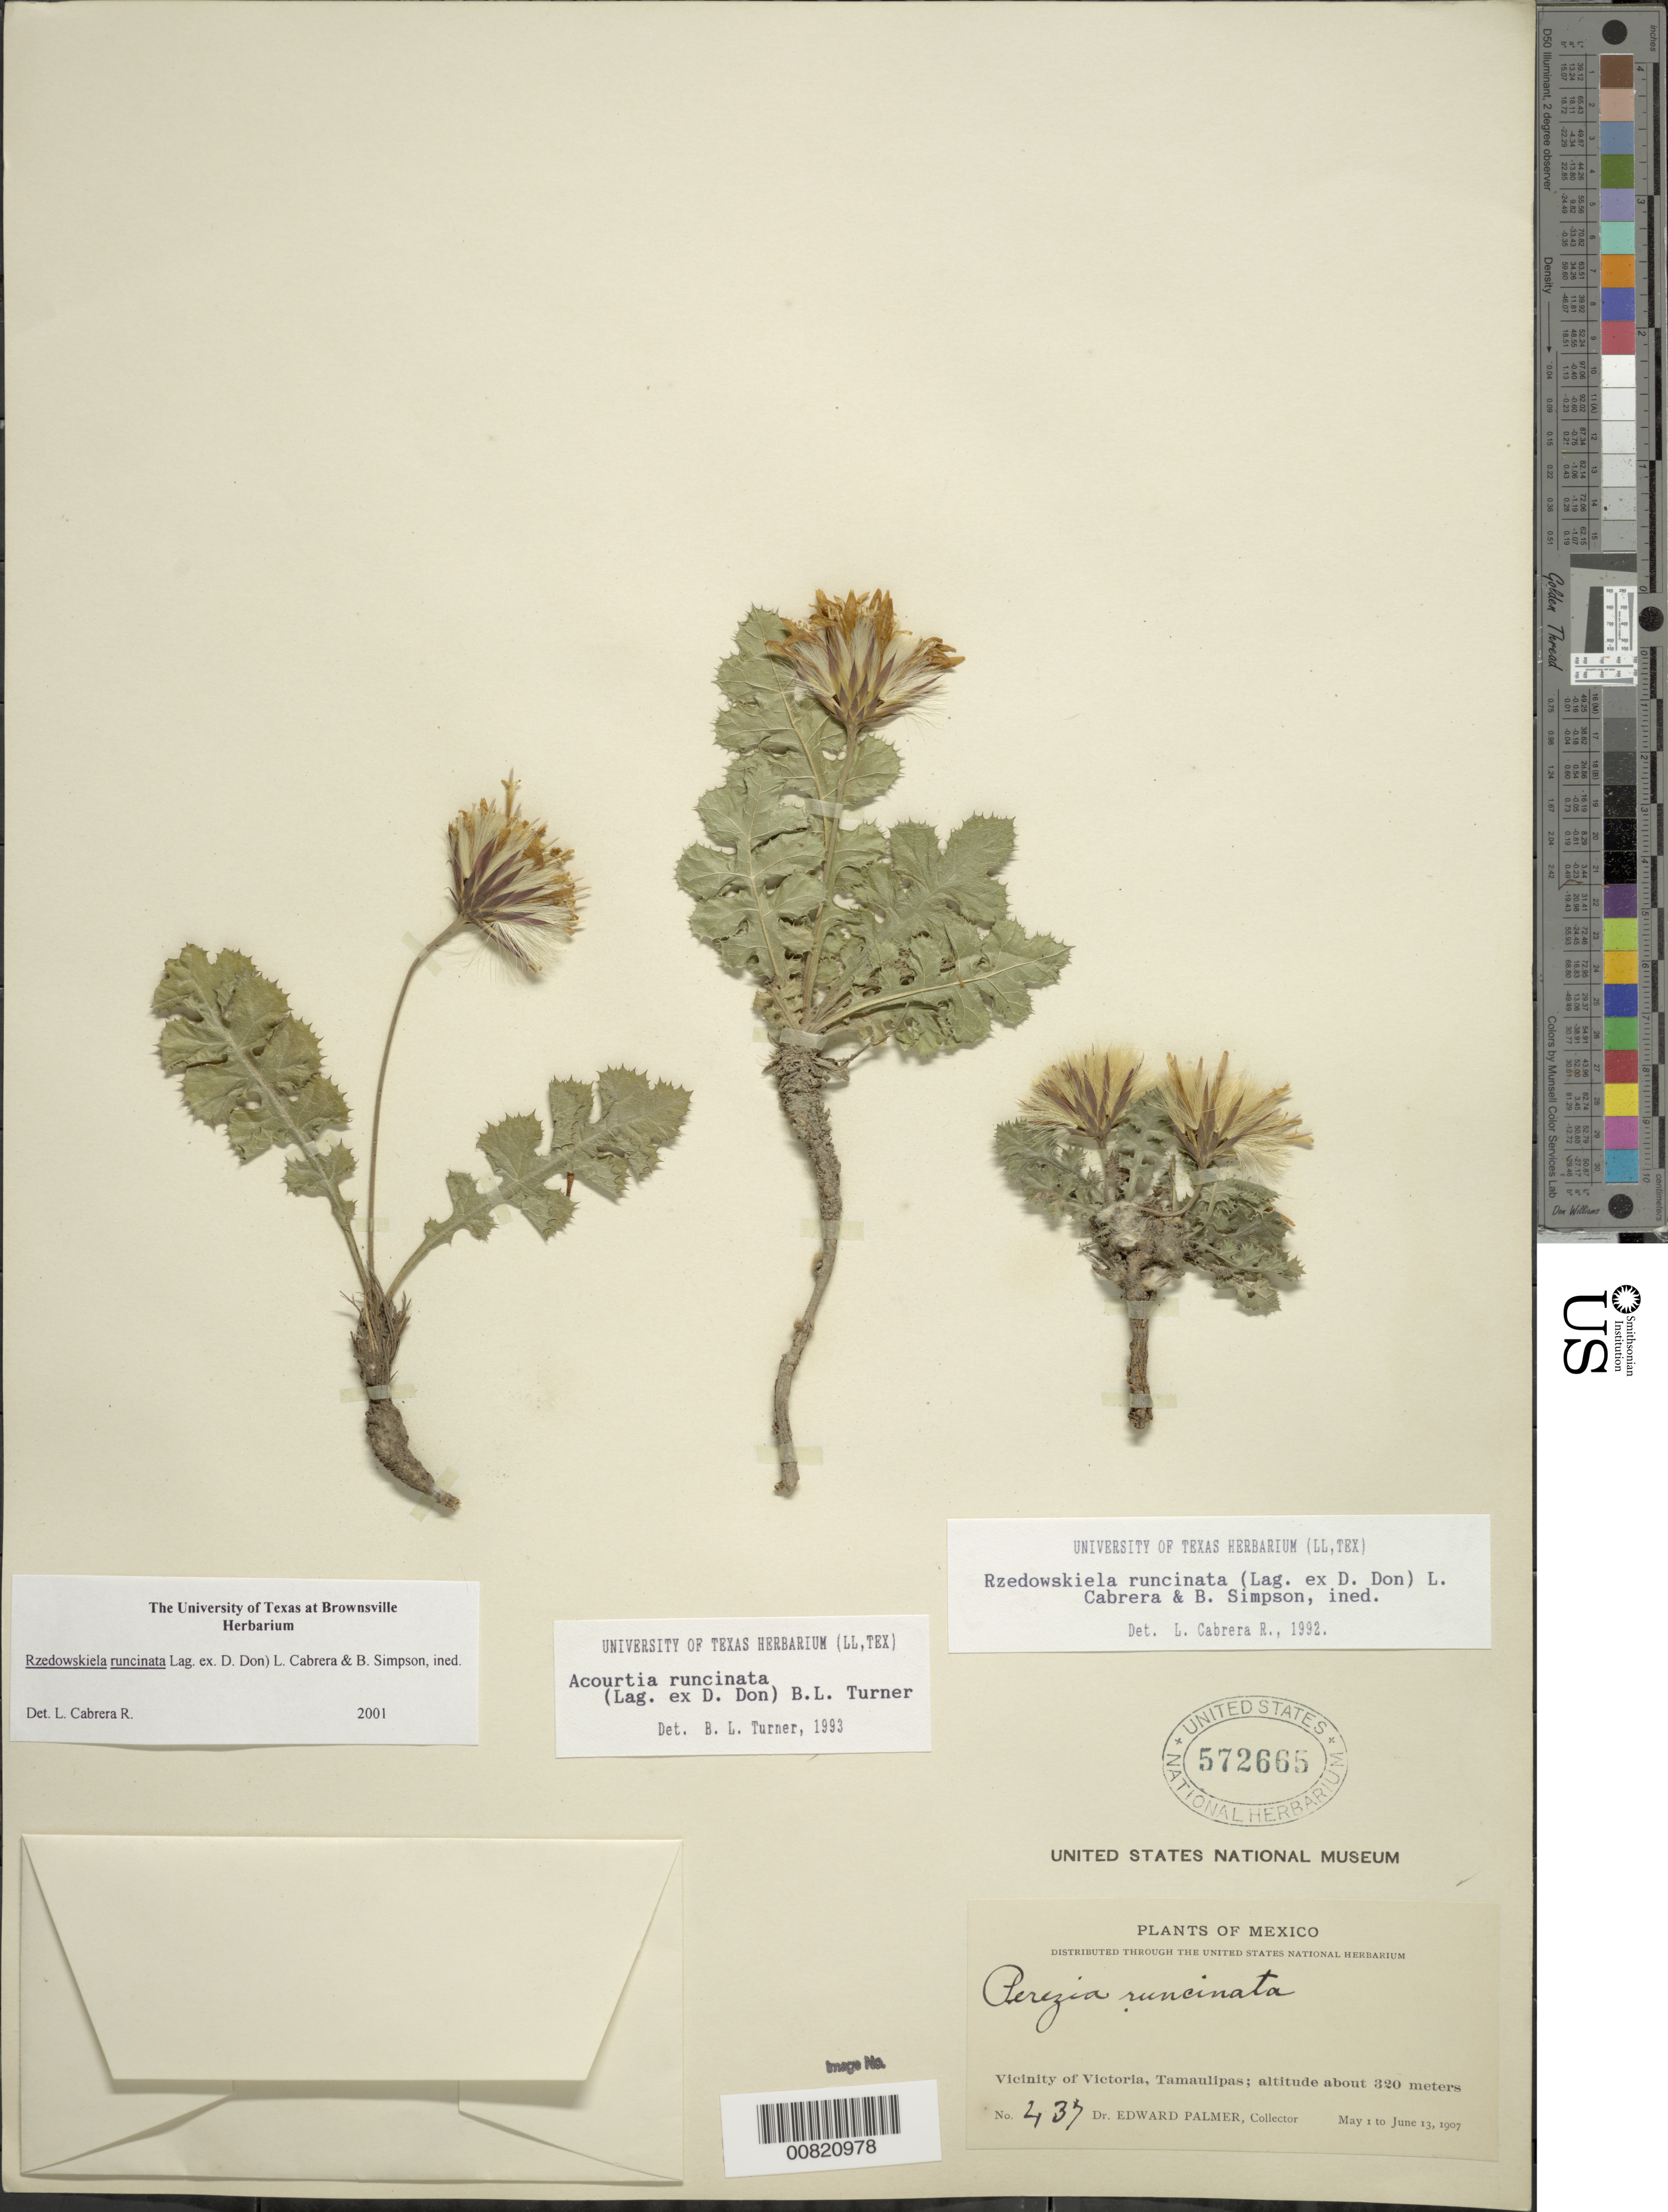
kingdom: Plantae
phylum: Tracheophyta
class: Magnoliopsida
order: Asterales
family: Asteraceae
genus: Acourtia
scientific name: Acourtia runcinata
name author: (D. Don) B.L. Turner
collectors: E. Palmer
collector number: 437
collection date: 1907-05-01/1907-06-13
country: Mexico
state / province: Tamaulipas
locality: Vicinity of Victoria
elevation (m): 320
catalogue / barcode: US 572665